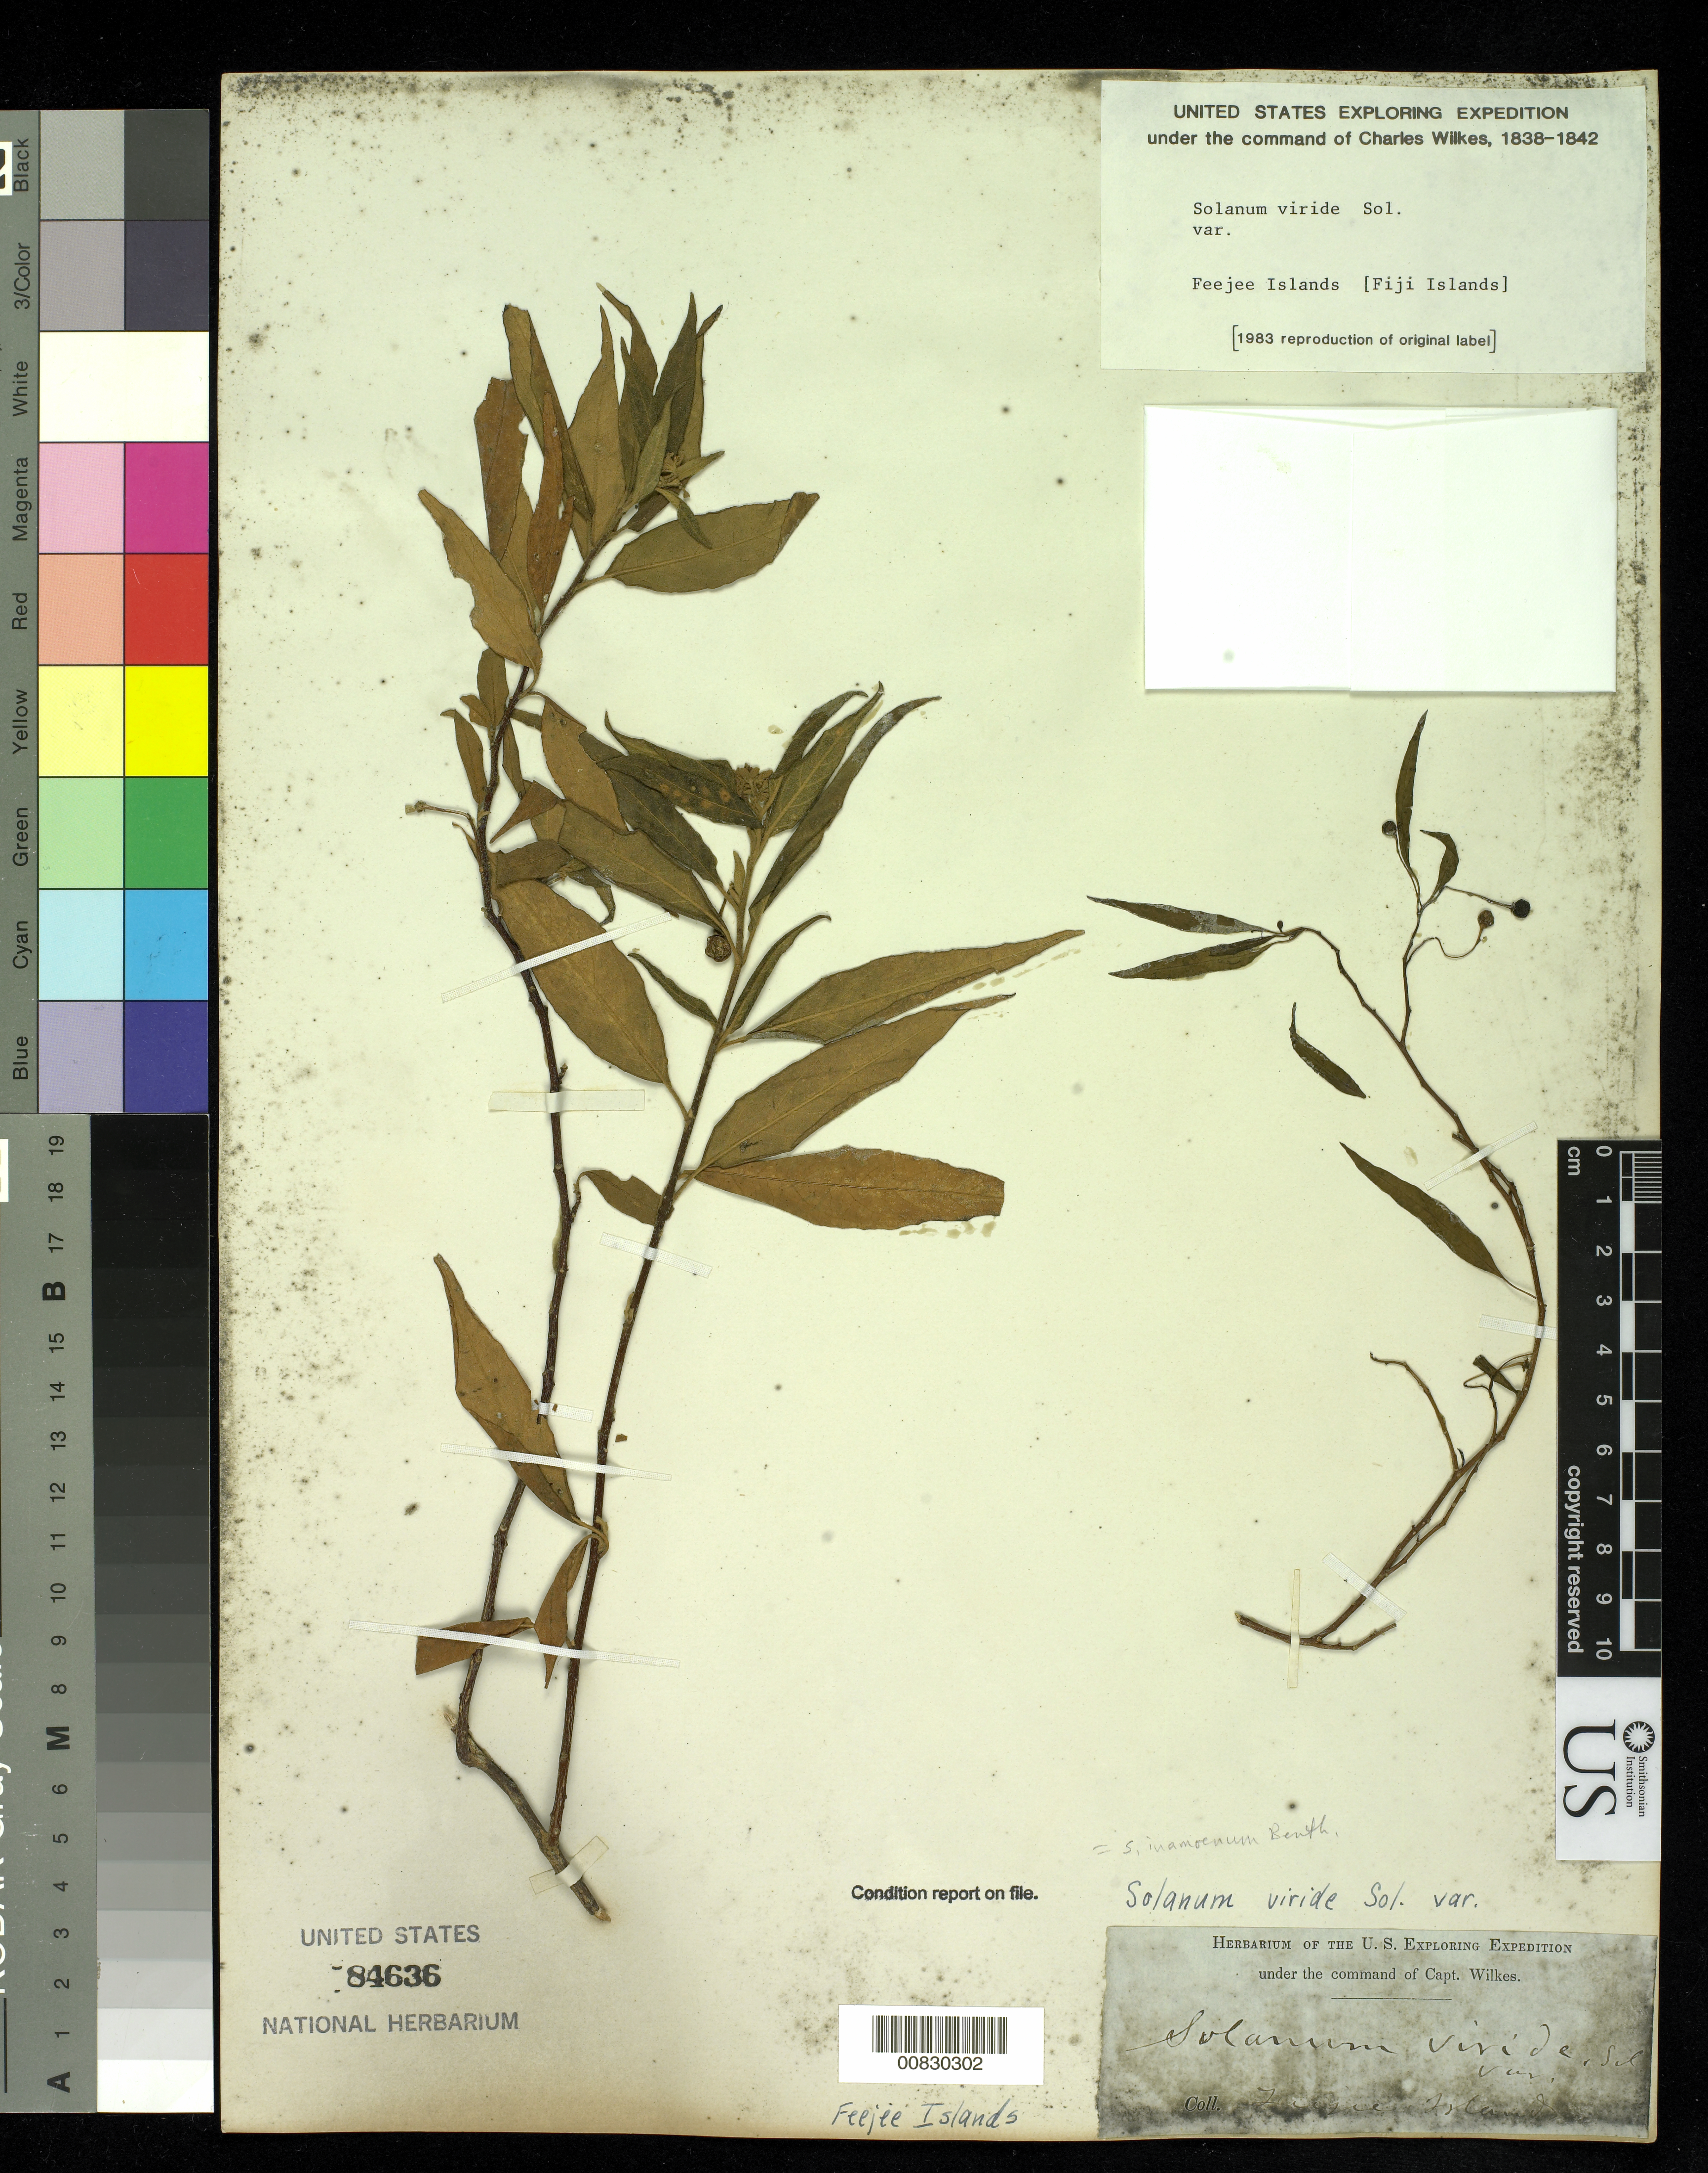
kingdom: Plantae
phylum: Tracheophyta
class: Magnoliopsida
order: Solanales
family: Solanaceae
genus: Solanum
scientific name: Solanum viride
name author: G. Forst. ex Spreng.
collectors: Wilkes Explor. Exped.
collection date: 1838/1842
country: Fiji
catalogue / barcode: US 84636